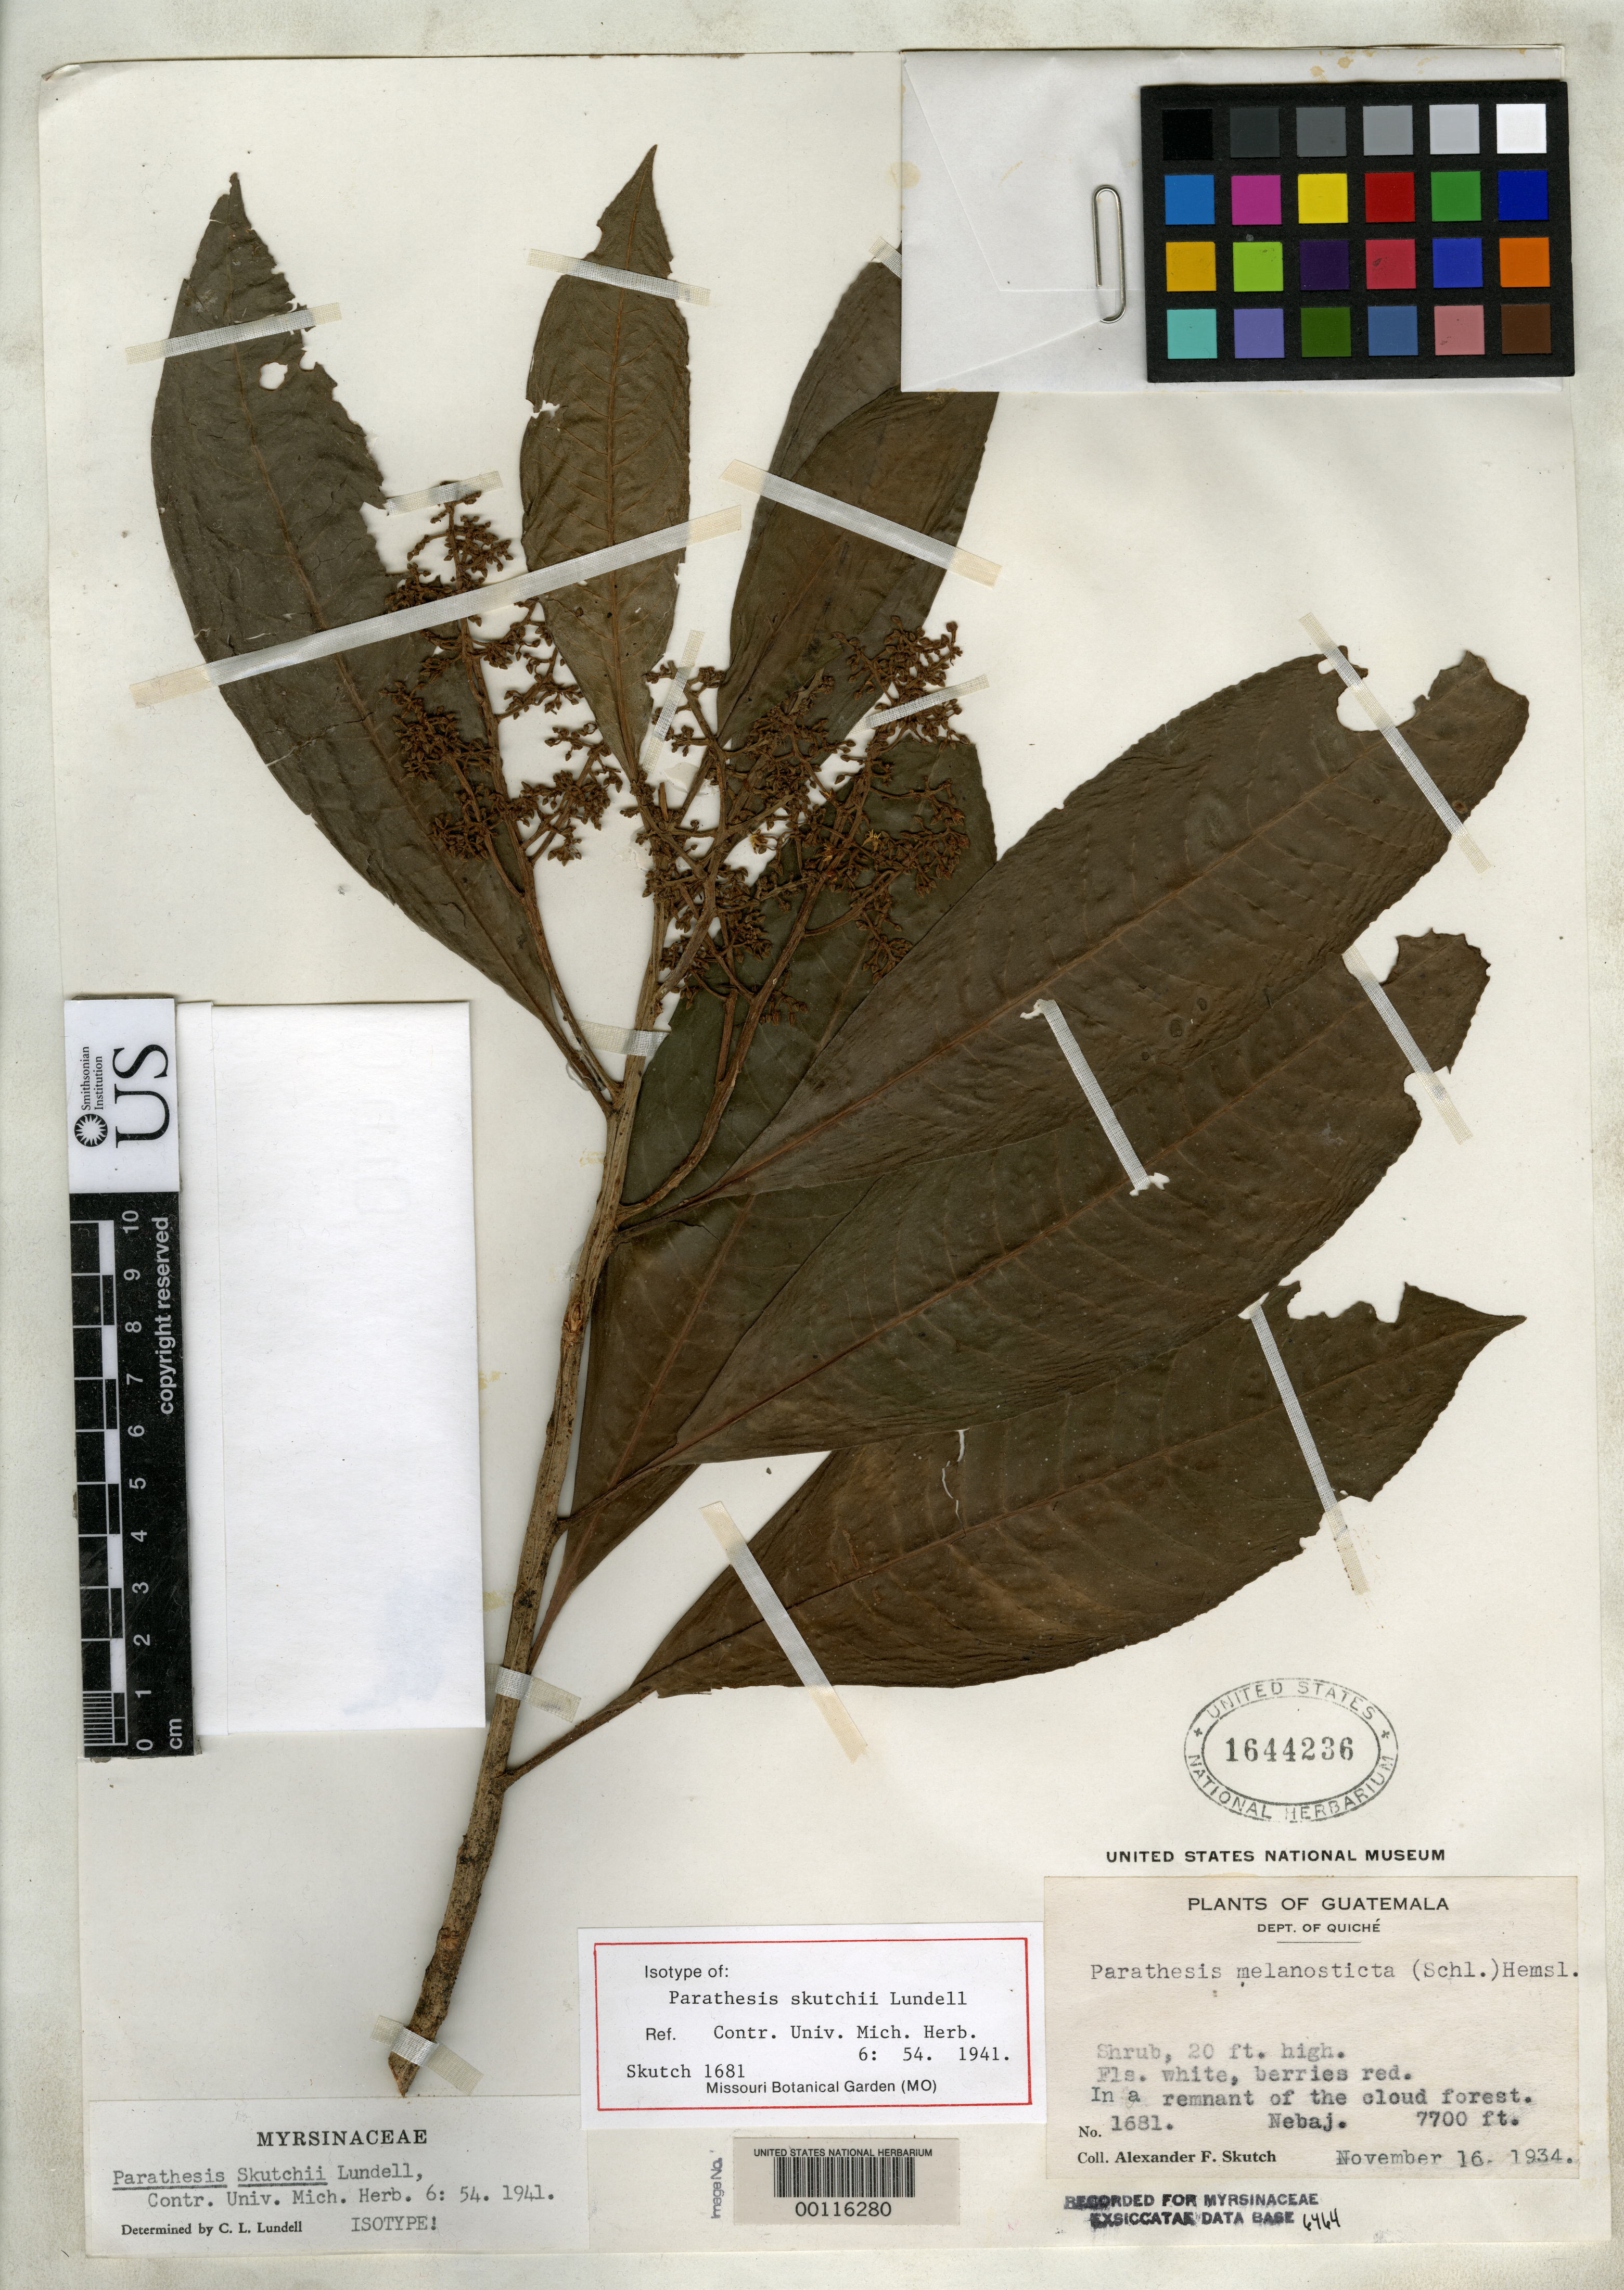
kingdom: Plantae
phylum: Tracheophyta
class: Magnoliopsida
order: Ericales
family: Primulaceae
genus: Parathesis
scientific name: Parathesis skutchii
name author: Lundell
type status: Isotype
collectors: A. F. Skutch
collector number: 1681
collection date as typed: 16 Nov 1934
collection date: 1934-11-16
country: Guatemala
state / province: El Quiché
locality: Nebaj.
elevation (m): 2500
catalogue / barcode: US 1644236